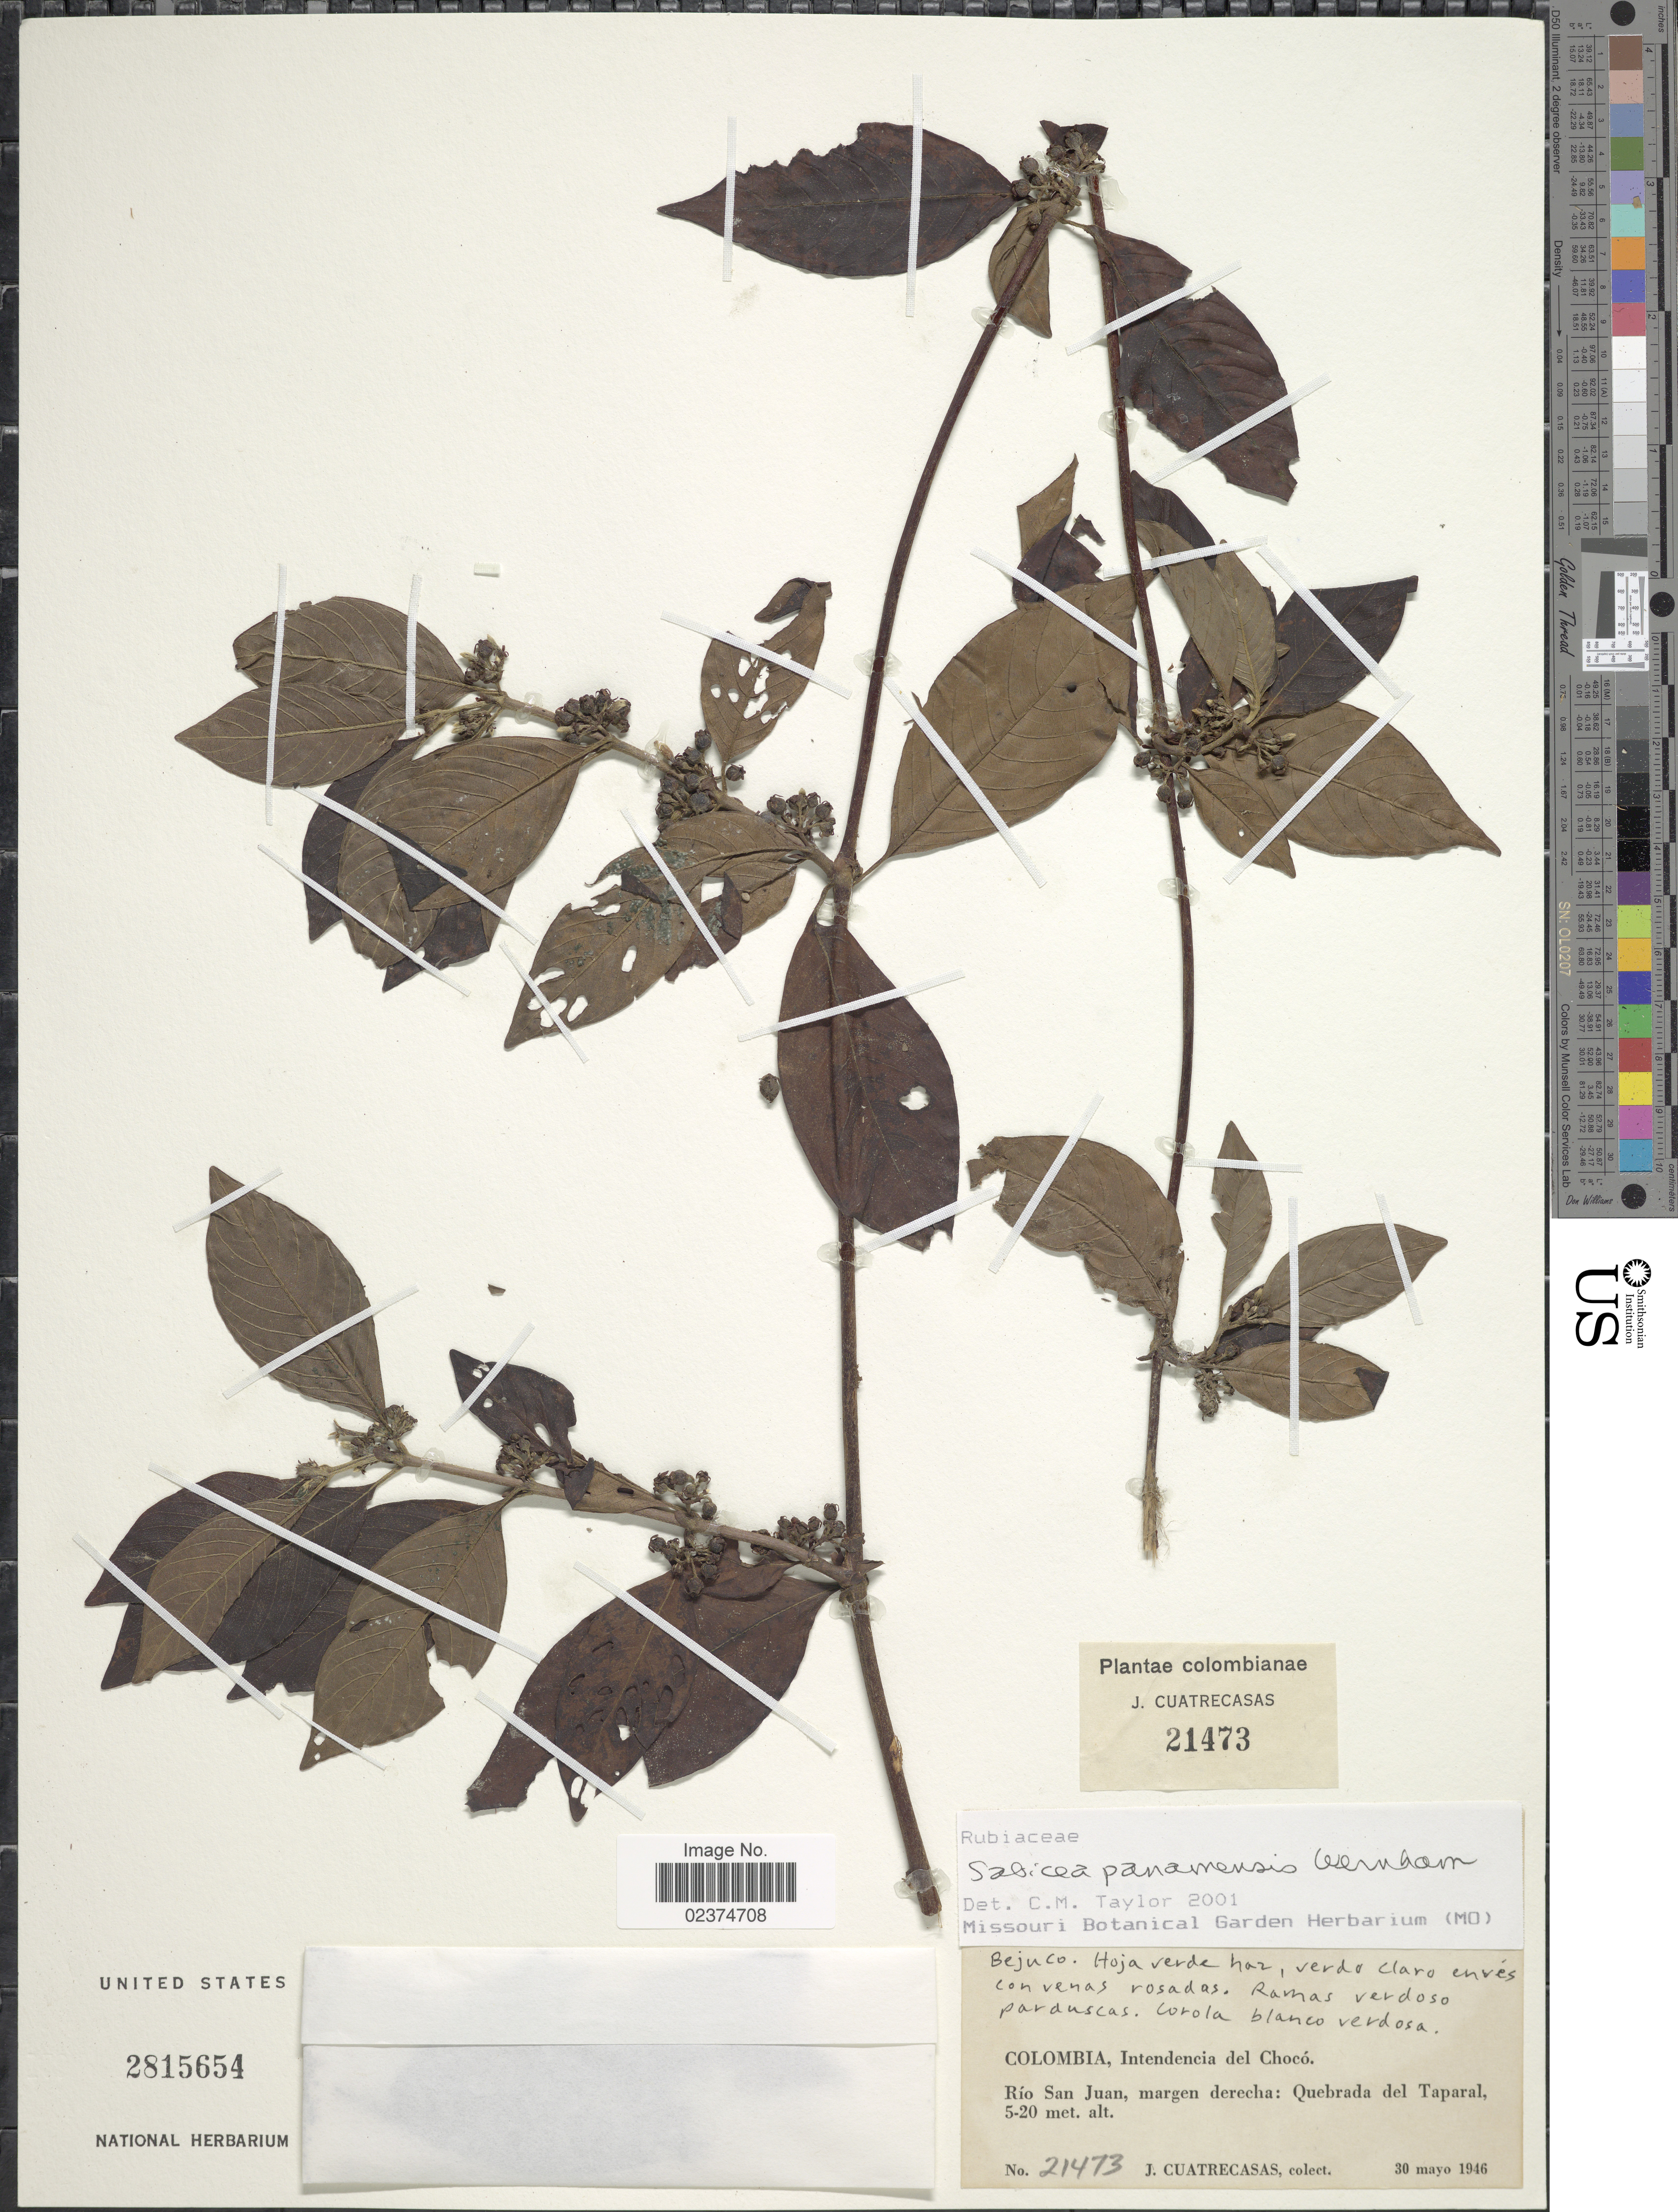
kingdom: Plantae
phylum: Tracheophyta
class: Magnoliopsida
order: Gentianales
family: Rubiaceae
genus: Sabicea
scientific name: Sabicea panamensis var. panamensis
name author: Wernham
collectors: J. Cuatrecasas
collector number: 21473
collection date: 1946-05-30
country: Colombia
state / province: Chocó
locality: Intendencia del Choco, Rio San Juan, margen derecha: Quebrada del Taparal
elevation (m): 5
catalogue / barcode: US 2815654